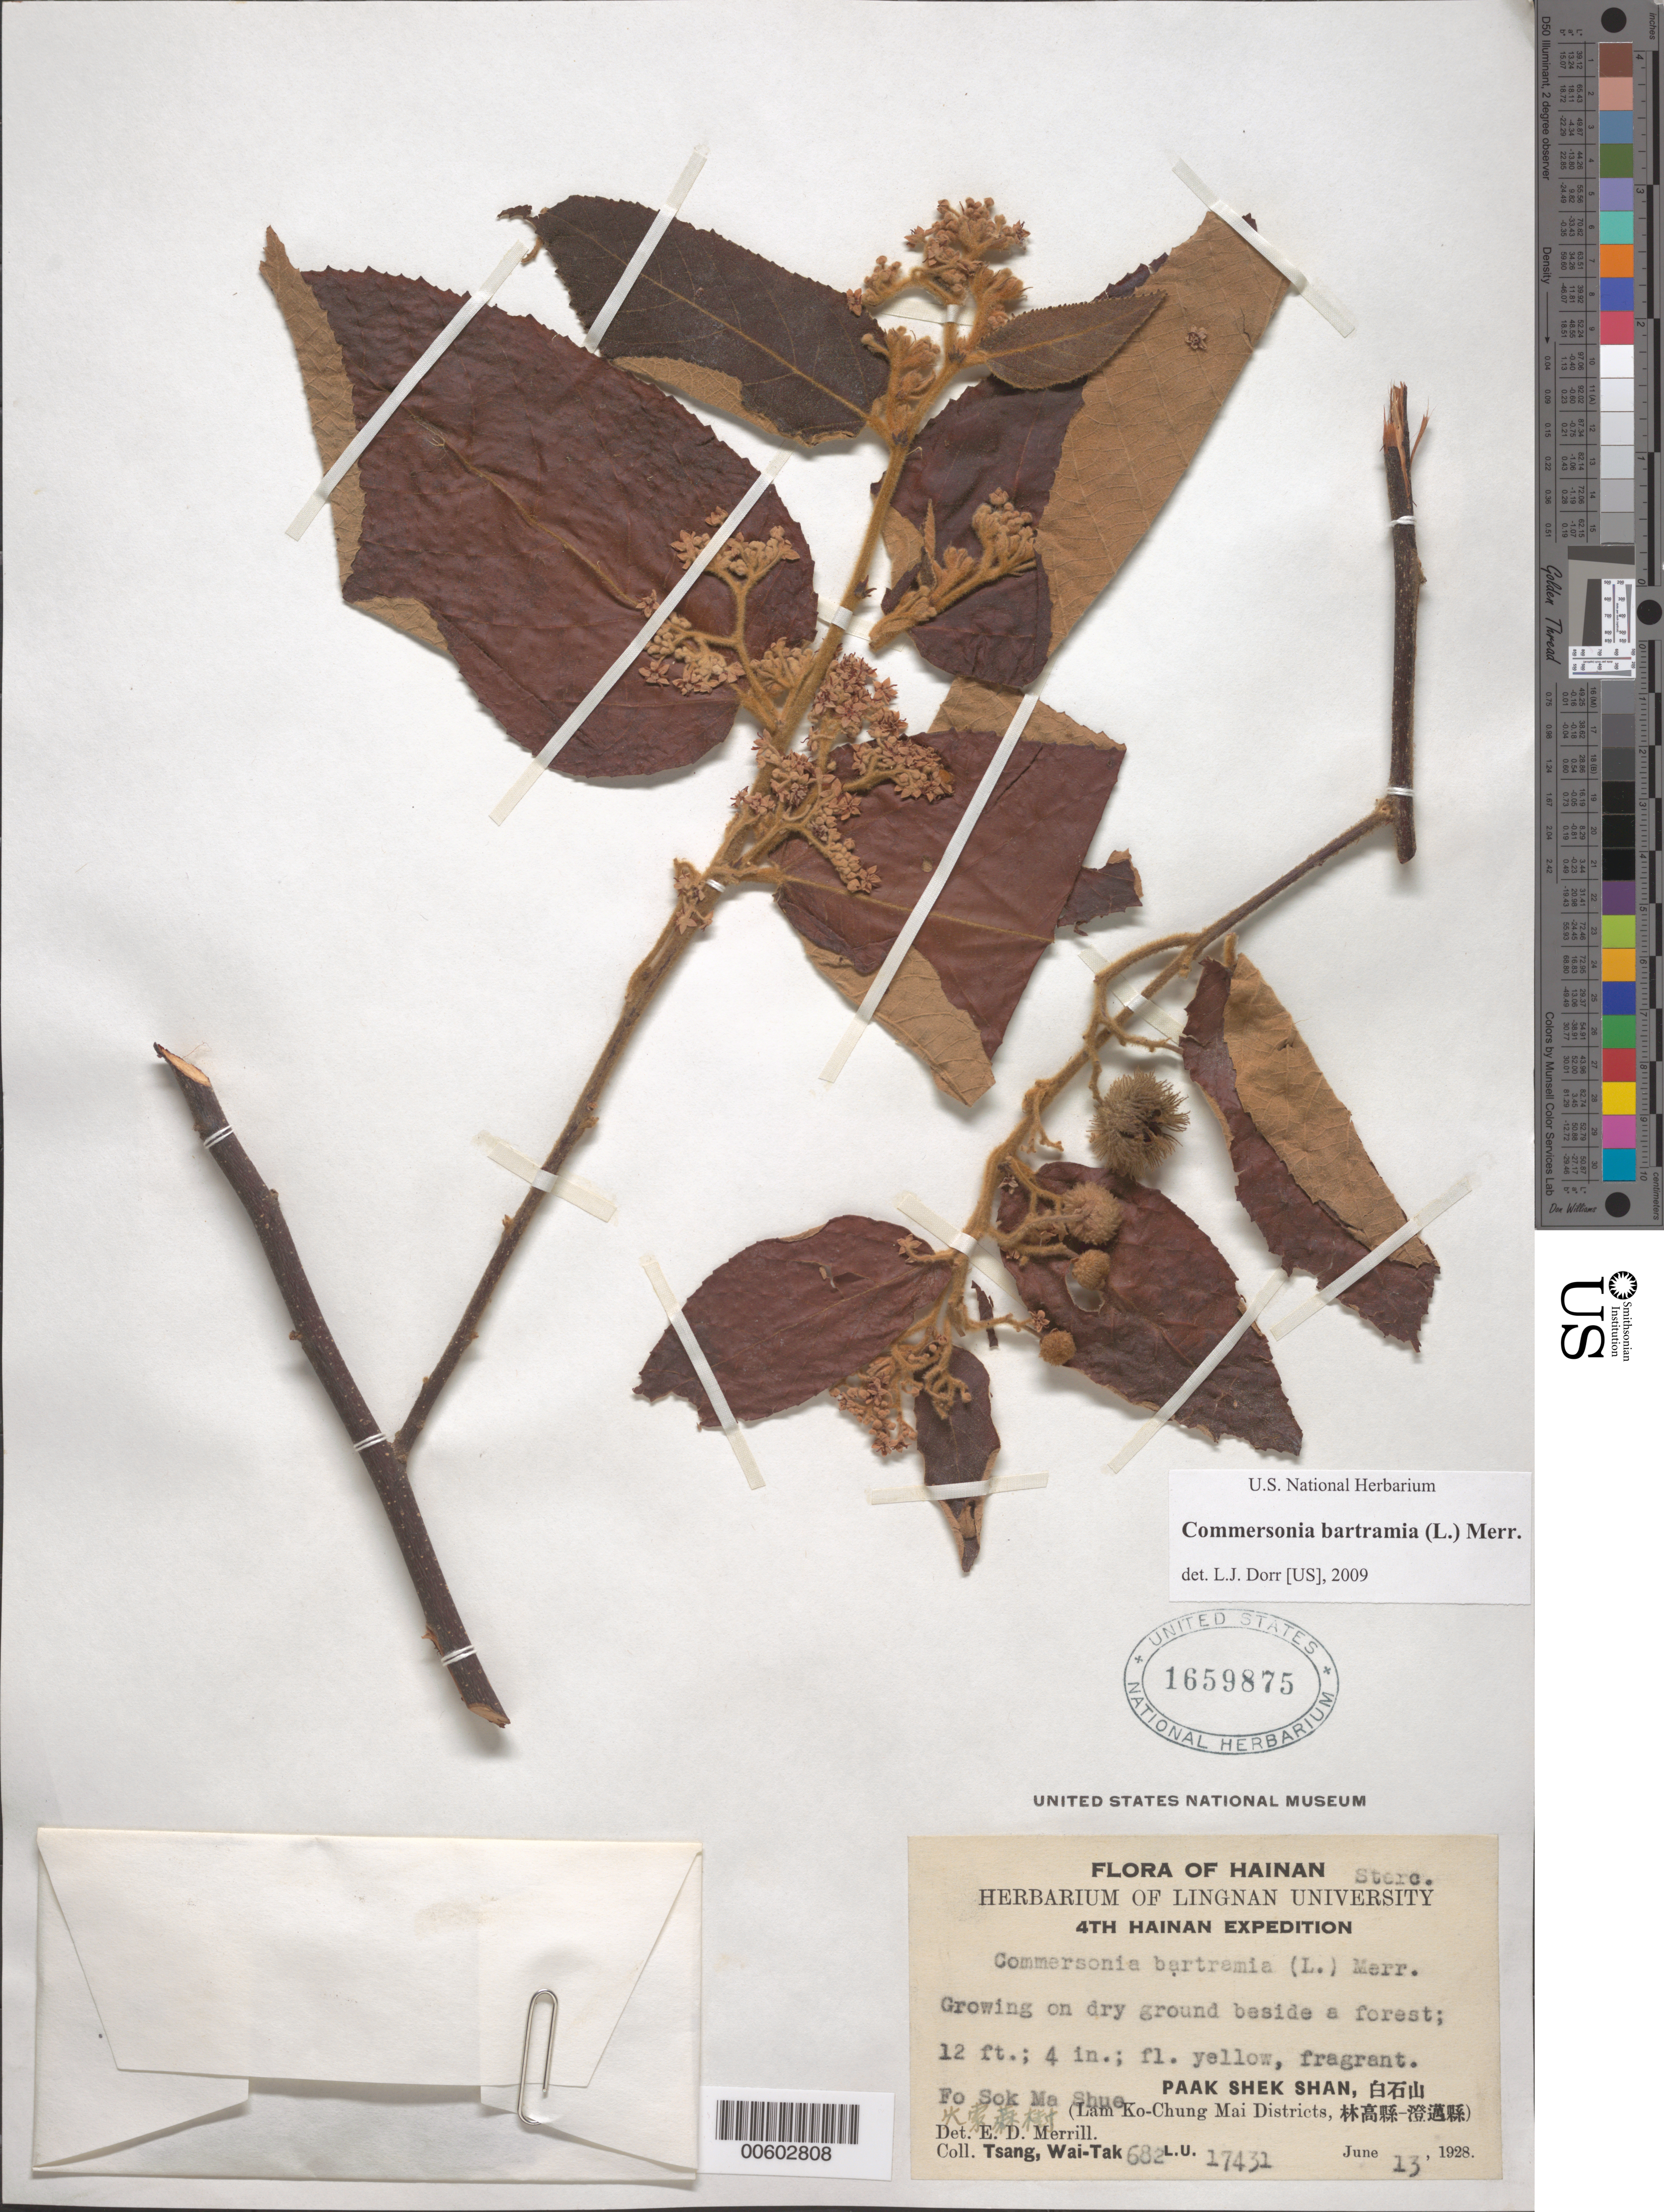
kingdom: Plantae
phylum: Tracheophyta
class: Magnoliopsida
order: Malvales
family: Malvaceae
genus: Commersonia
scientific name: Commersonia bartramia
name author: (L.) Merr.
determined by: Merrill, Elmer D.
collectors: W. T. Tsang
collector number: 17431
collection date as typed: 13 Jun 1928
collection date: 1928-06-13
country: China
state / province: Hainan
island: Hainan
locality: Paak Shek Shan, (Lam Ko-Chung Mai District)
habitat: Growing on dry ground beside a forest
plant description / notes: US, A, MO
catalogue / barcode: US 1659875